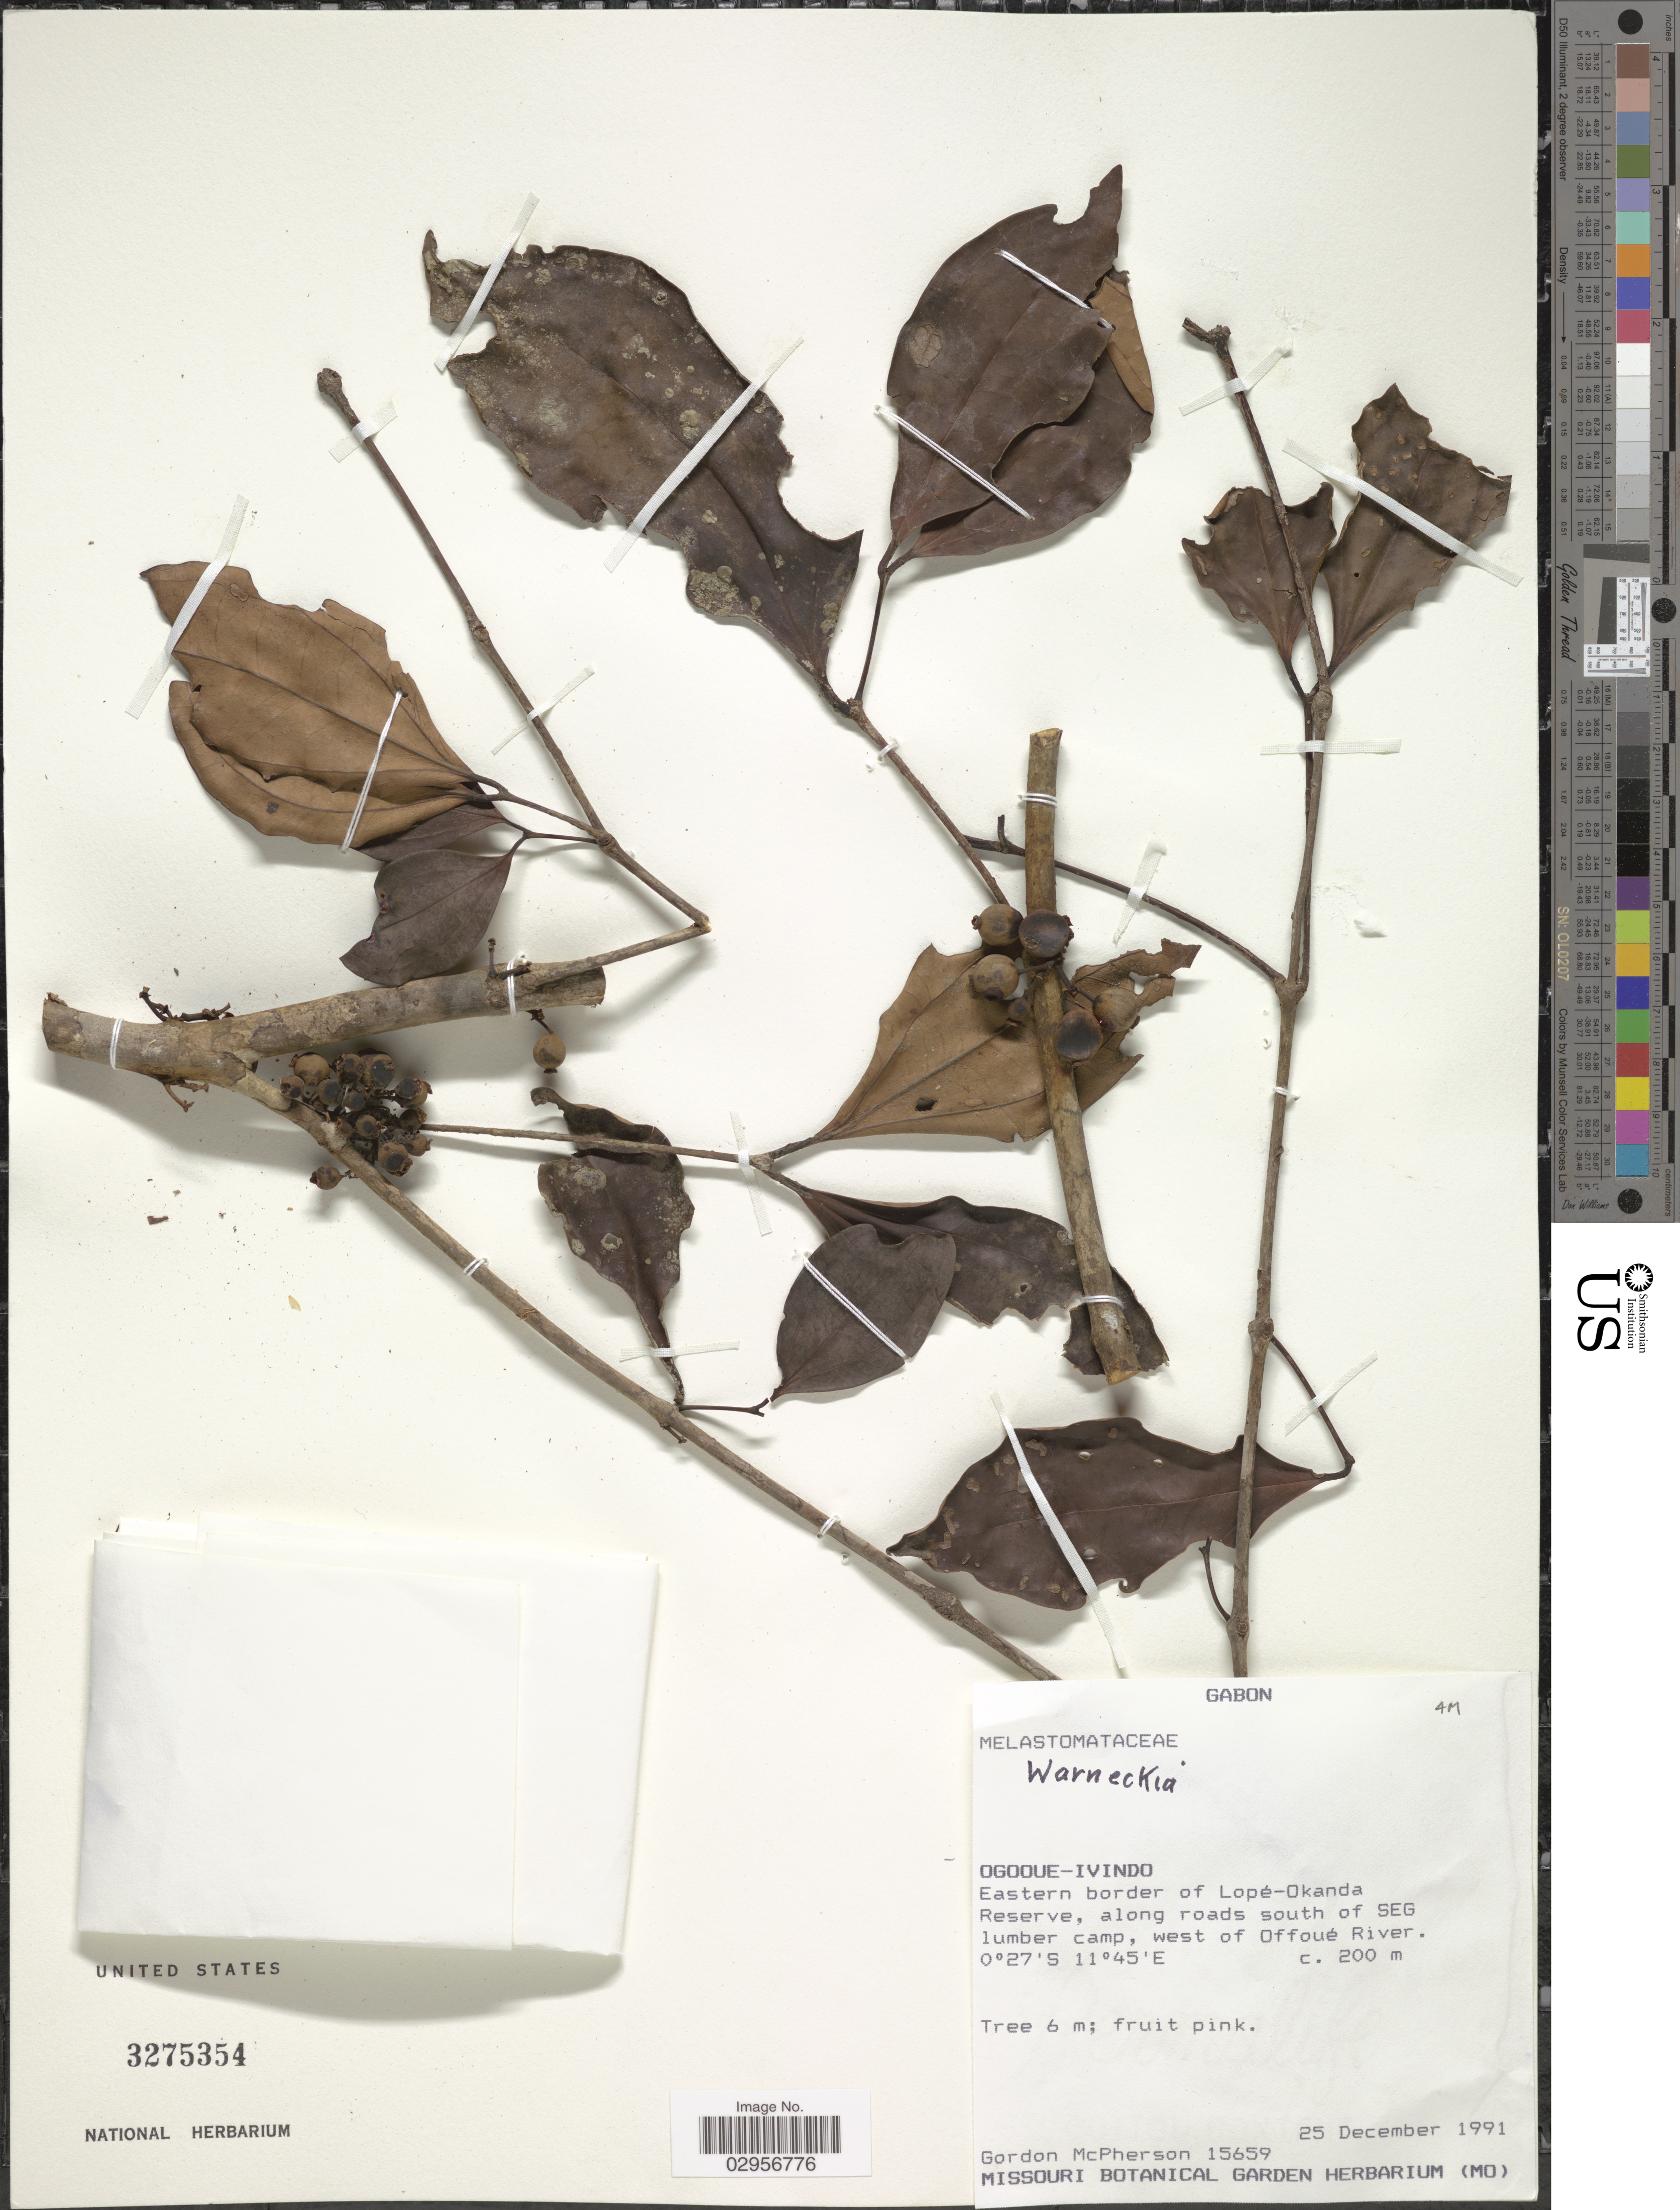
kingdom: Plantae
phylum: Tracheophyta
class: Magnoliopsida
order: Myrtales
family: Melastomataceae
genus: Warneckea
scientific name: Warneckea sp.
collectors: G. D. McPherson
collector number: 15659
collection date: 1991-12-25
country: Gabon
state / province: Ogooue-Ivindo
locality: Eastern border of Lopé-Okanda Reserve, along roads south of SEG lumber camp, west of Offoué River.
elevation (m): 200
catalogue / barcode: US 3275354